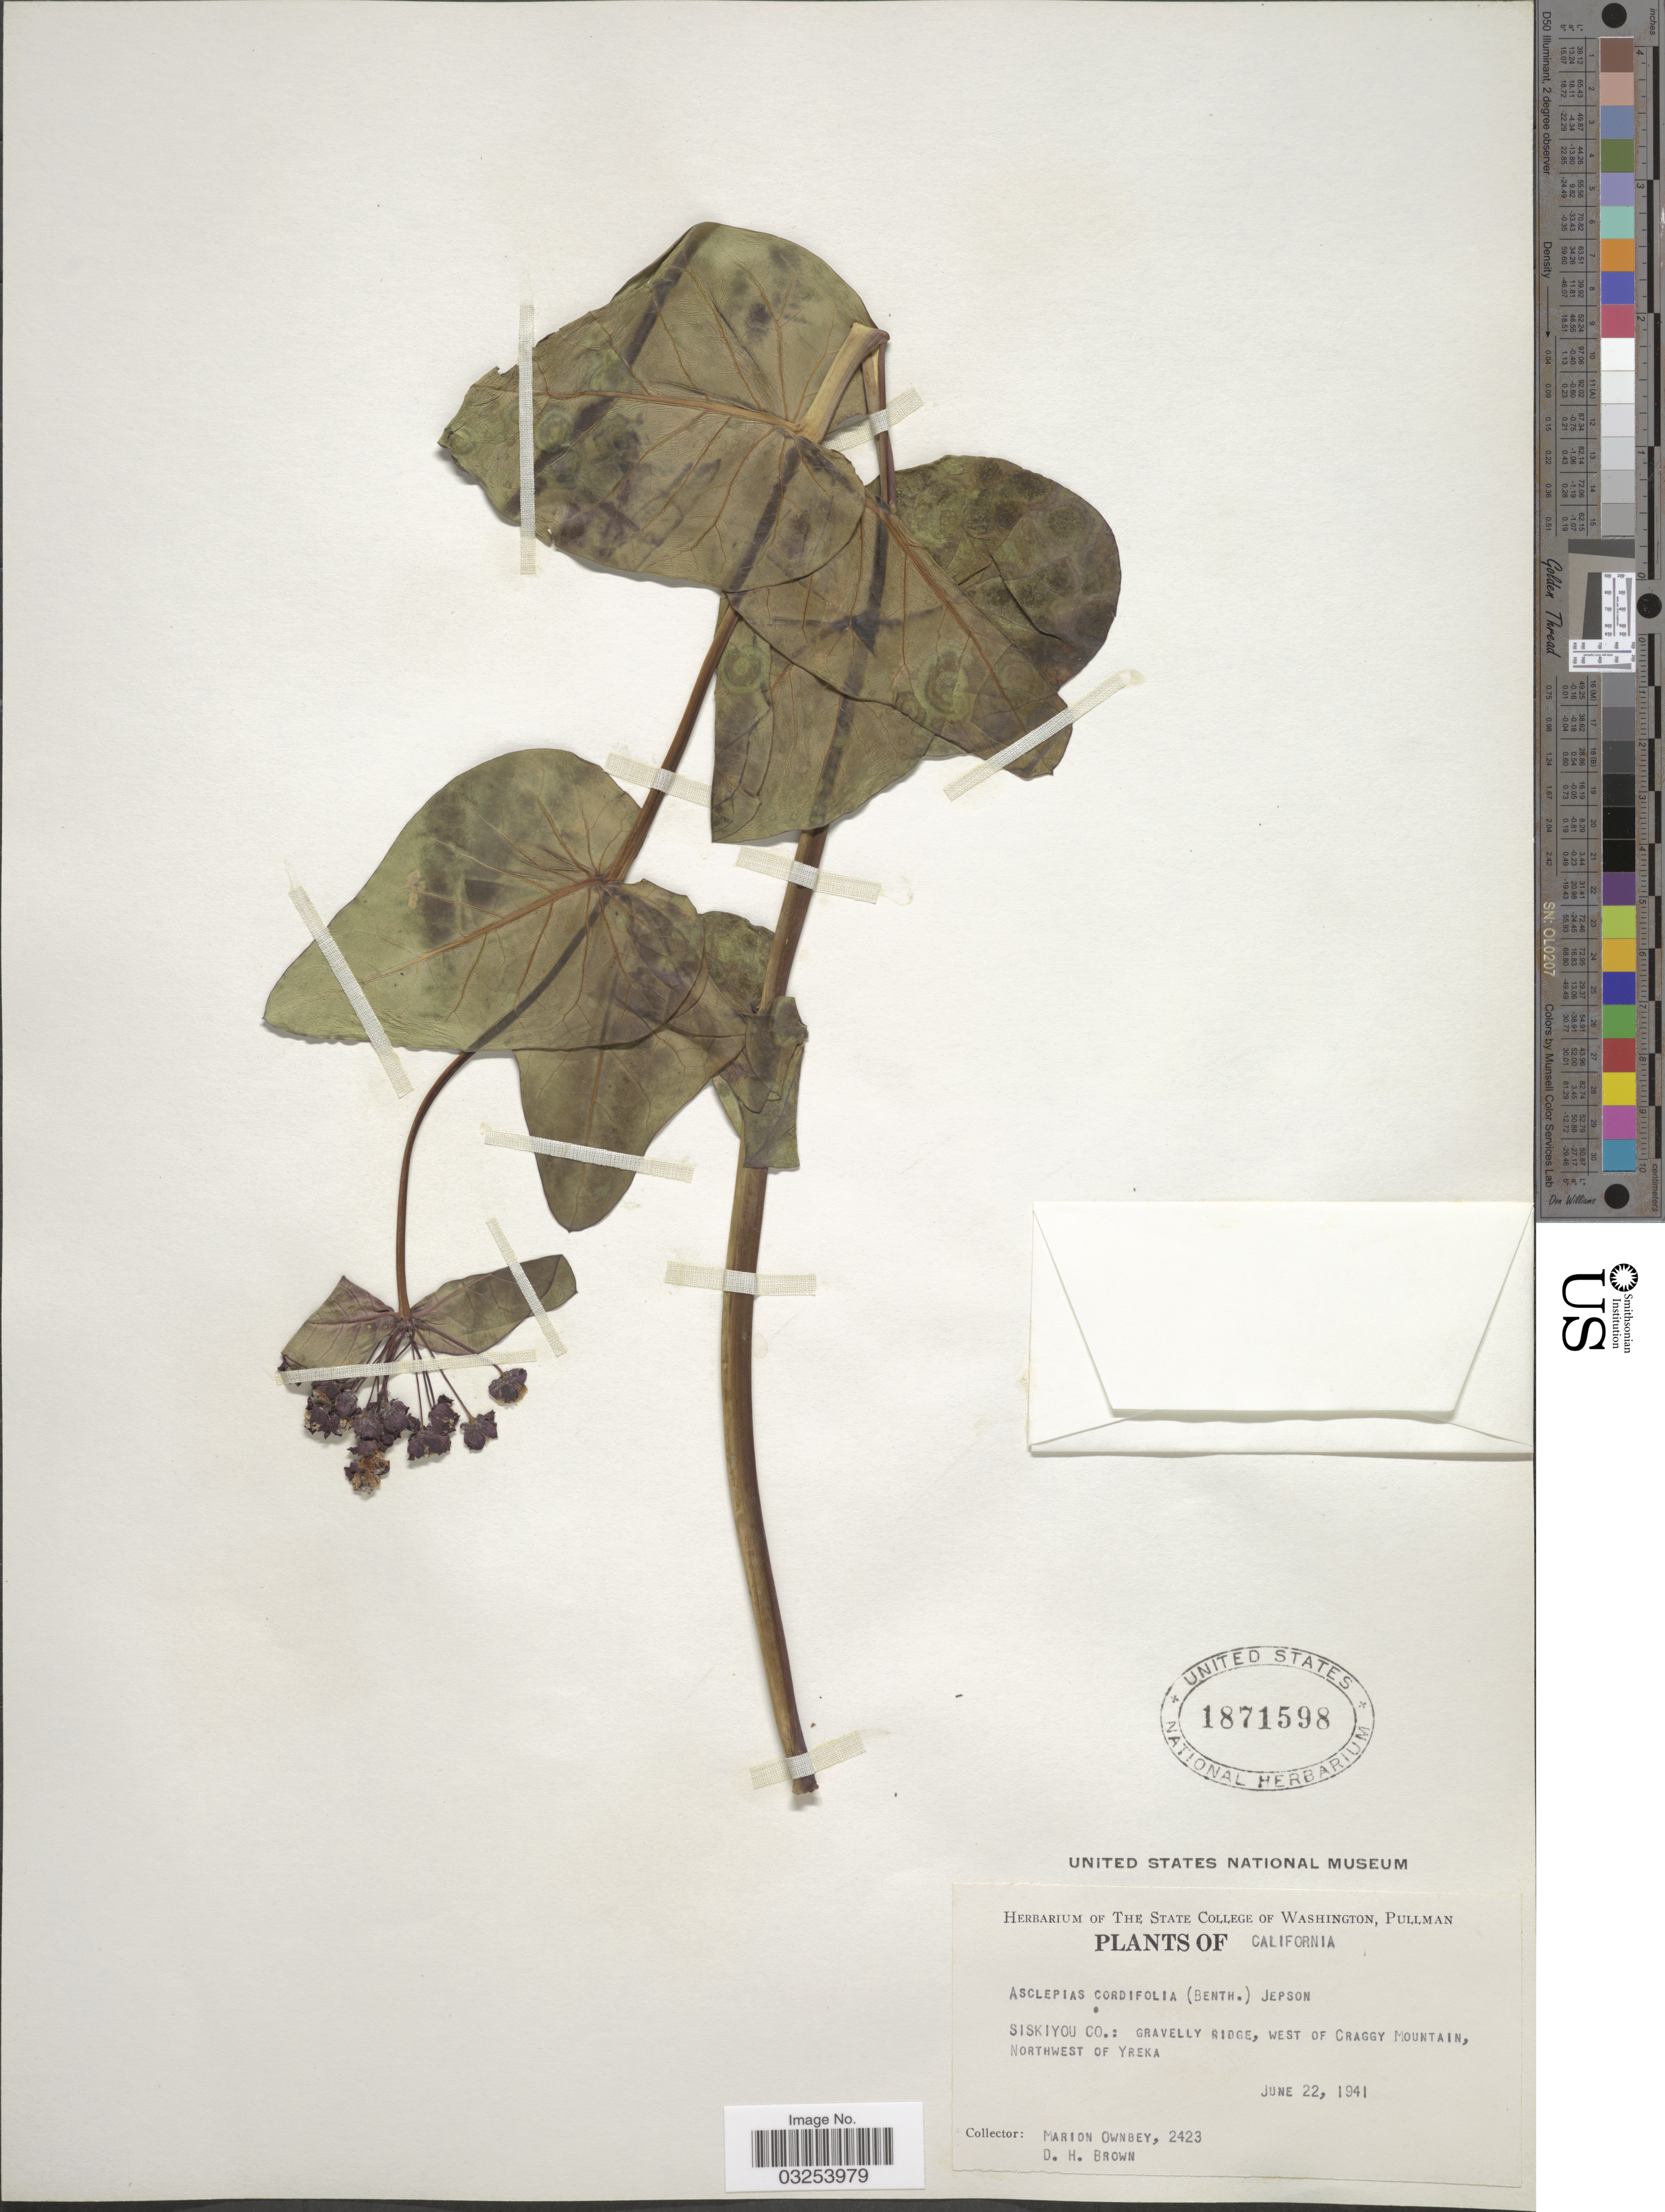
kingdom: Plantae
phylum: Tracheophyta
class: Magnoliopsida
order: Gentianales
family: Apocynaceae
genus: Asclepias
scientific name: Asclepias cordifolia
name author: (Benth.) Jeps.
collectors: M. Ownbey & D. Brown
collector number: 2423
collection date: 1941-06-22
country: United States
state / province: California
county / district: Siskiyou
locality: Siskiyou Co.: Gravelly ridge, west of Craggy Mountain, Northwest of Yreka.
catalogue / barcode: US 1871598